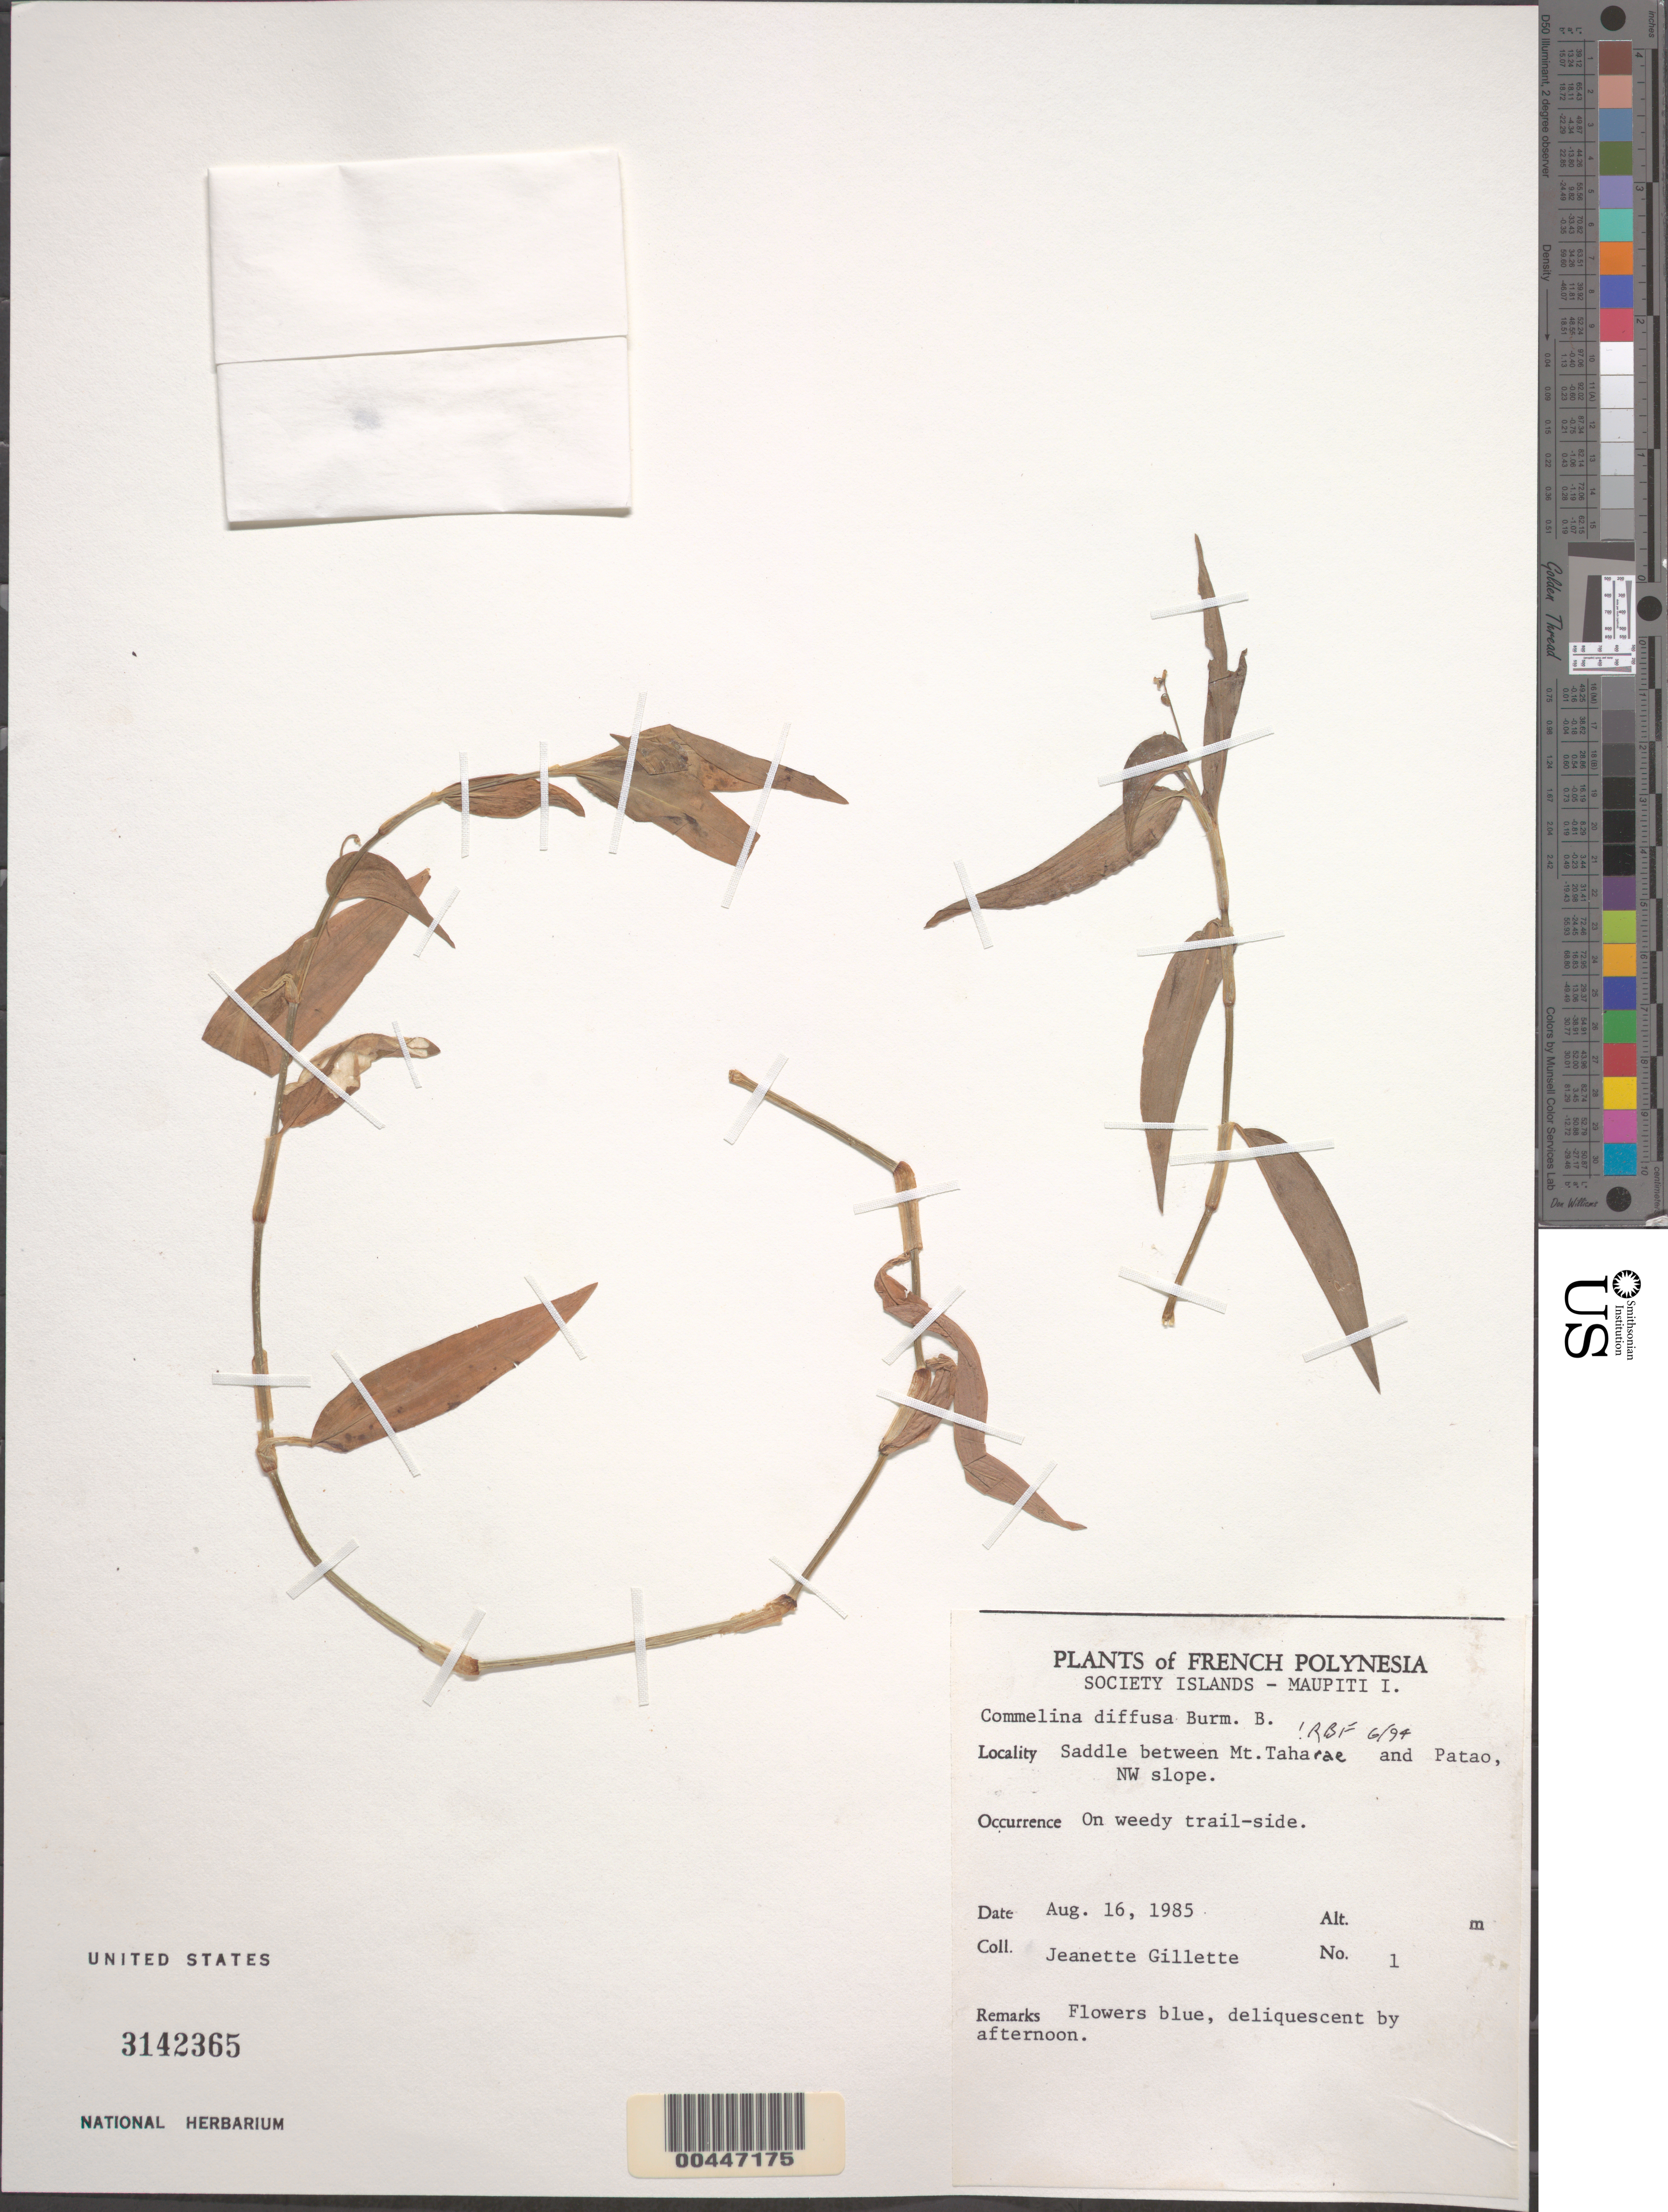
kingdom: Plantae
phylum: Tracheophyta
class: Liliopsida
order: Commelinales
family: Commelinaceae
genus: Commelina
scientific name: Commelina diffusa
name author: Burm. f.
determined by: Faden, Robert B., (US), Smithsonian Institution - National Museum of Natural History (UNITED STATES)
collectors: J. Gillette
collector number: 1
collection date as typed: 16 Aug 1985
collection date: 1985-08-16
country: French Polynesia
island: Maupiti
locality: Saddle between mt. taharae and patao [Society Is.]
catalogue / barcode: US 3142365